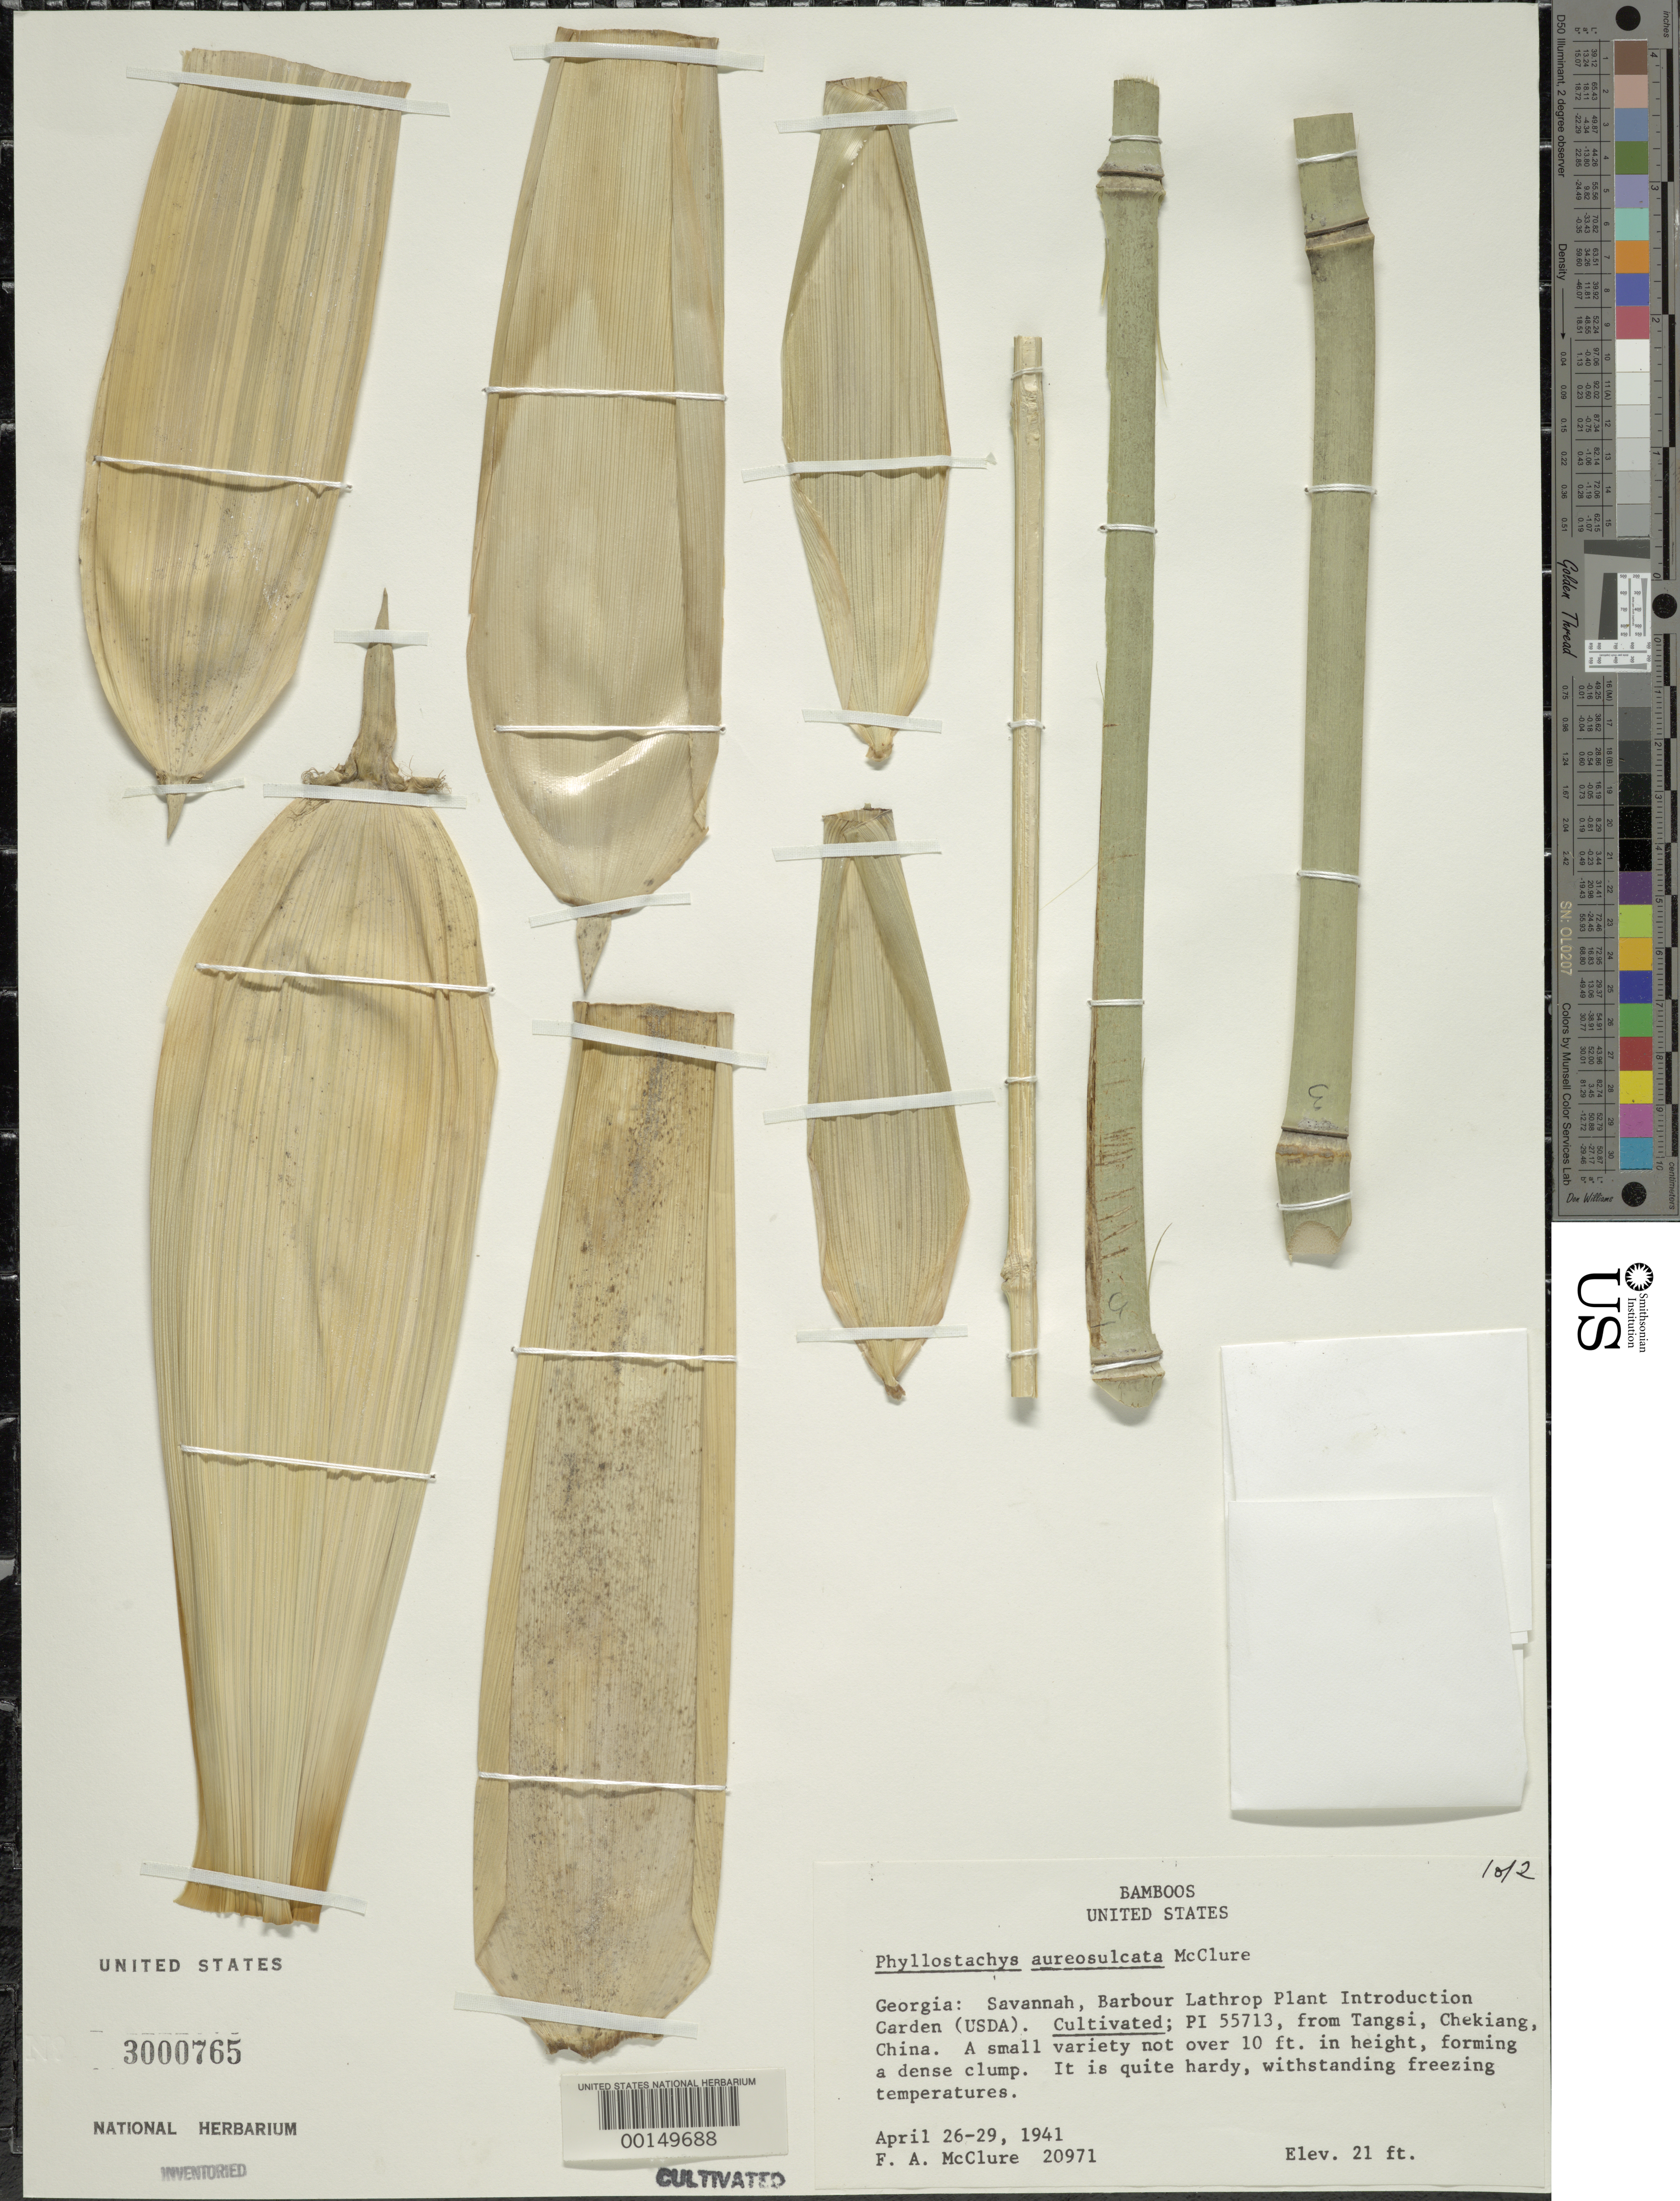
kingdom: Plantae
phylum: Tracheophyta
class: Liliopsida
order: Poales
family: Poaceae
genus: Phyllostachys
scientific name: Phyllostachys aureosulcata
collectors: F. A. McClure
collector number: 20971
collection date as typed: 26 Apr 1941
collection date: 1941-04-26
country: United States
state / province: Georgia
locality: Savannah, barbour lathrop plant intro. garden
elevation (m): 6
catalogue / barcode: US 3000765